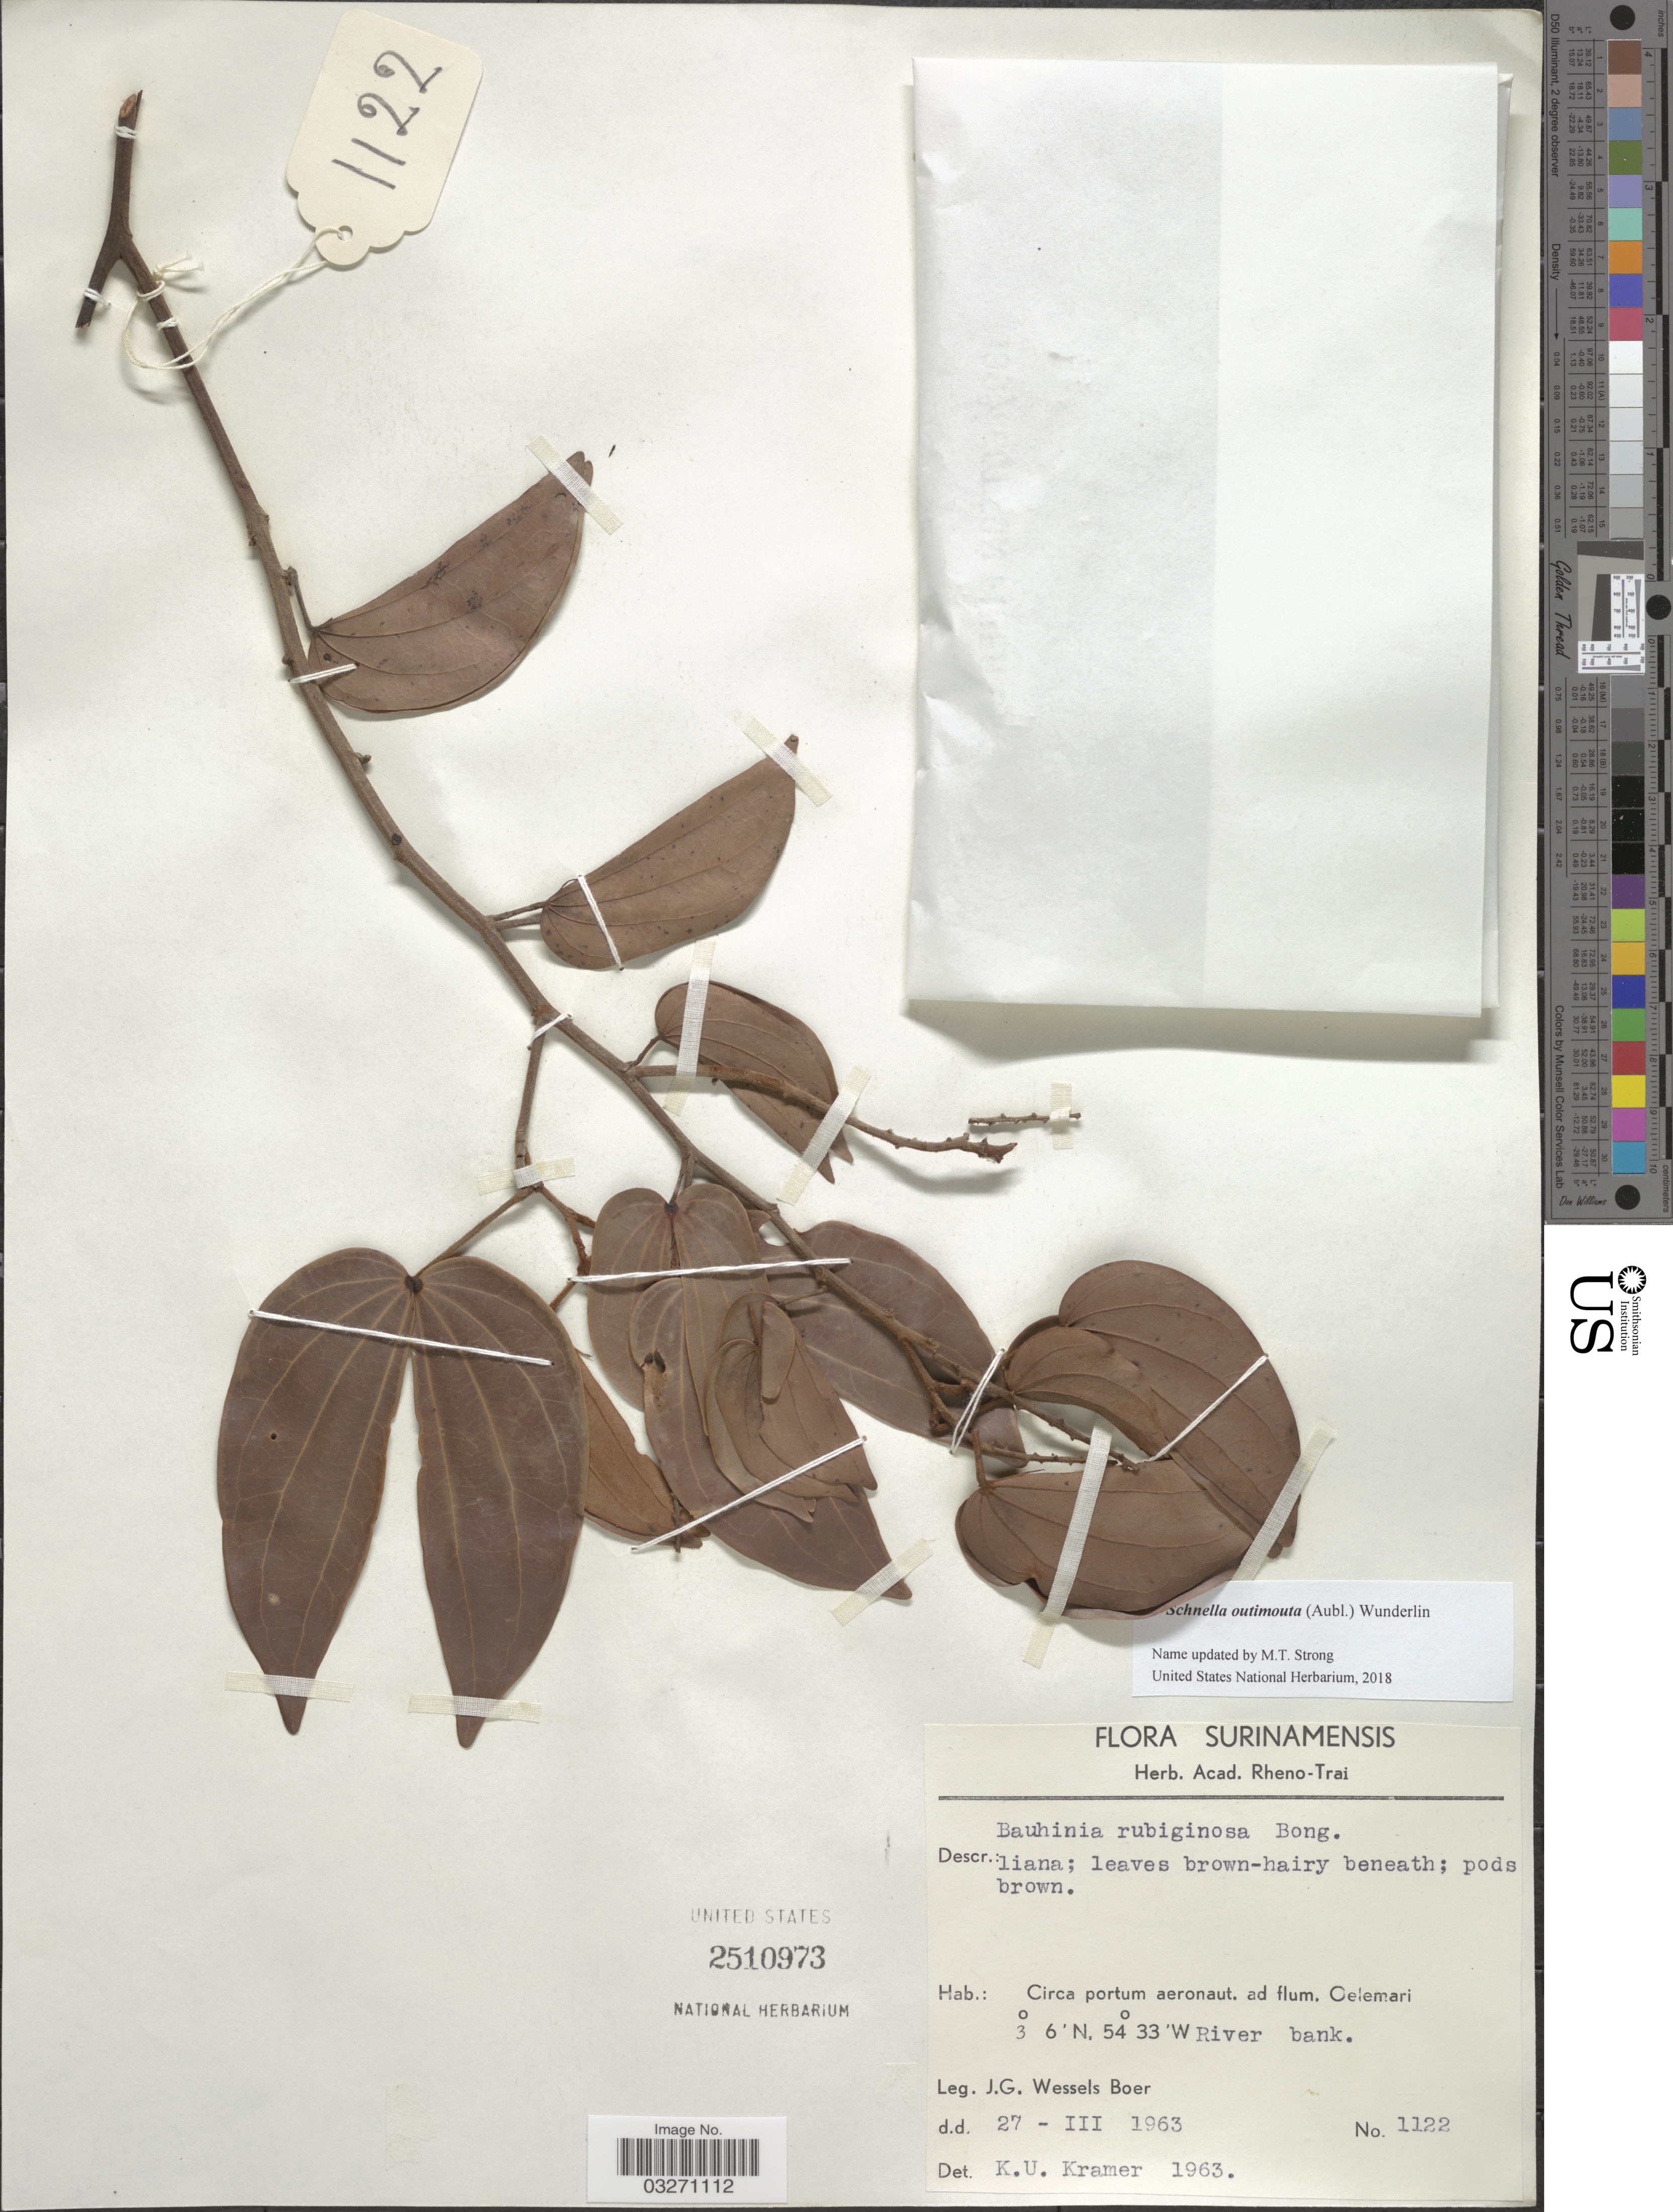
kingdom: Plantae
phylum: Tracheophyta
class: Magnoliopsida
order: Fabales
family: Fabaceae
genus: Schnella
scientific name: Schnella outimouta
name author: (Aubl.) Wunderlin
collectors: J. G. Wessels Boer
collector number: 1122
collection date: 1963-03-27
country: Suriname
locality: Circa portum aeronaut, ad flum. Oelemari.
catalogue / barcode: US 2510973